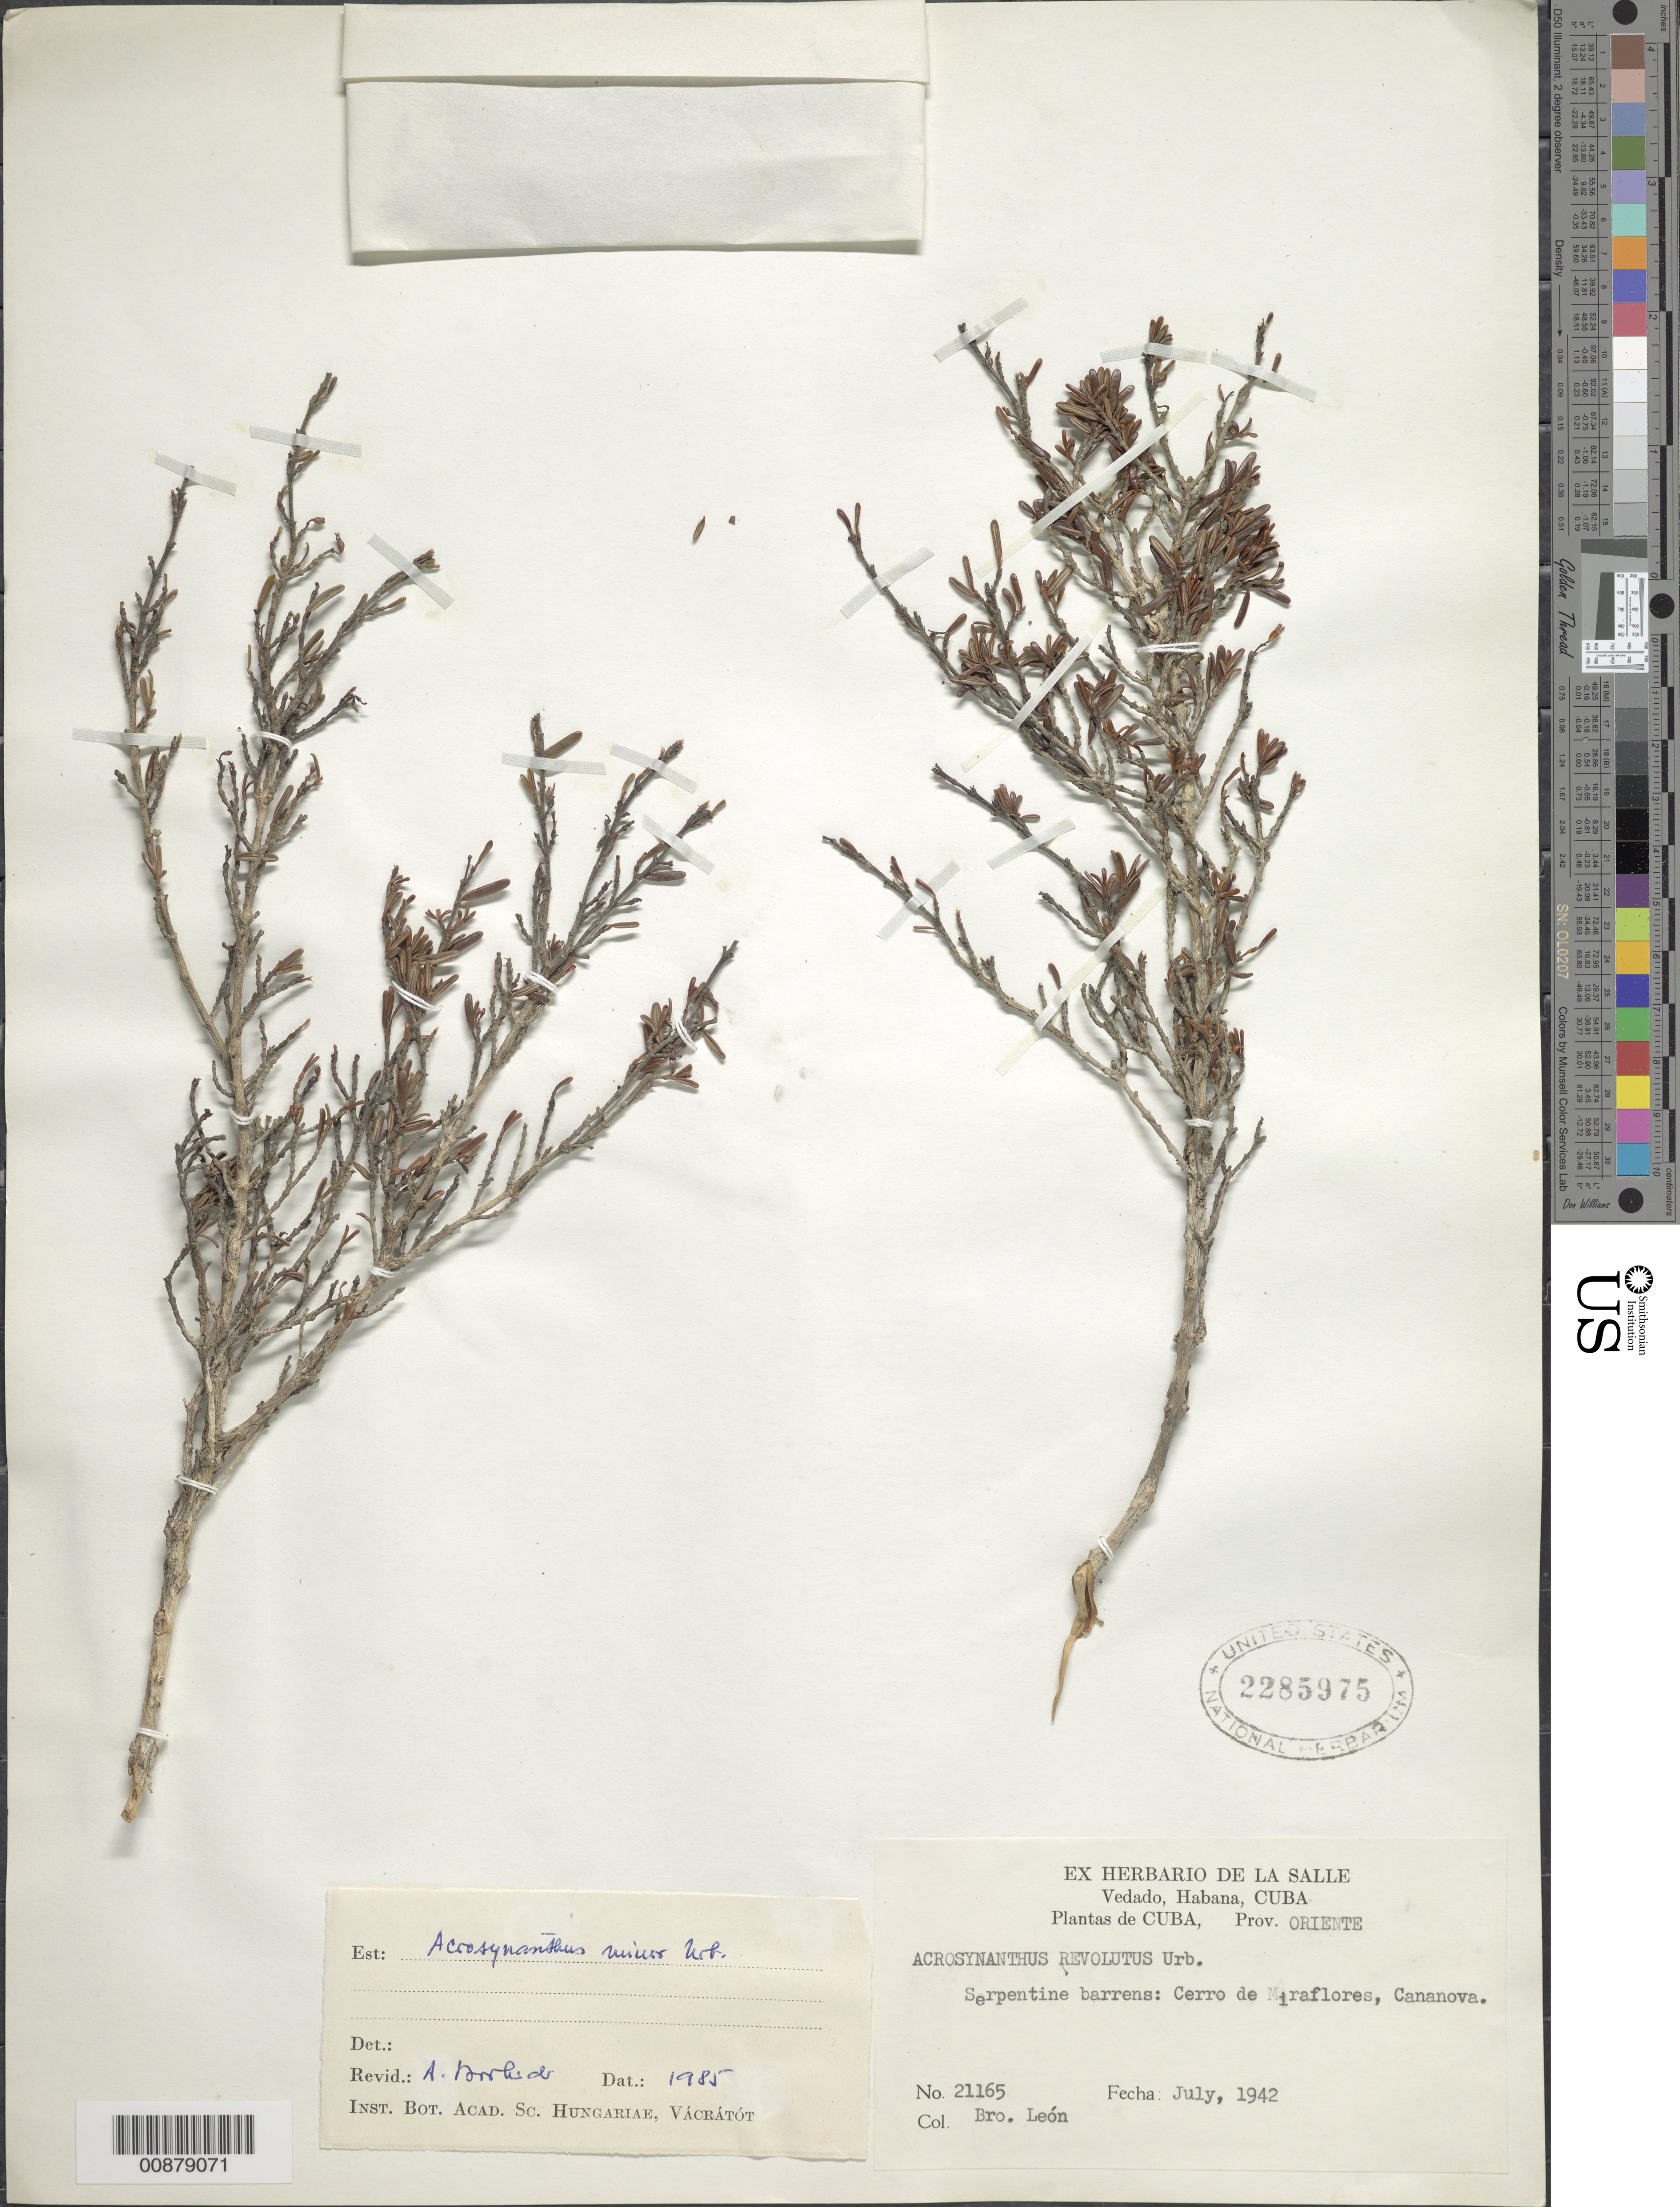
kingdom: Plantae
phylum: Tracheophyta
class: Magnoliopsida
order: Gentianales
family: Rubiaceae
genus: Acrosynanthus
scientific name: Acrosynanthus minor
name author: Urb.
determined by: Borhidi, Attila L.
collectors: Bro. León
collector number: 21165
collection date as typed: Jul 1942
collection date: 1942-07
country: Cuba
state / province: Oriente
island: Cuba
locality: Cerro de Miraflores, Cananova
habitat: Serpentine barrens.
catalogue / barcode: US 2285975